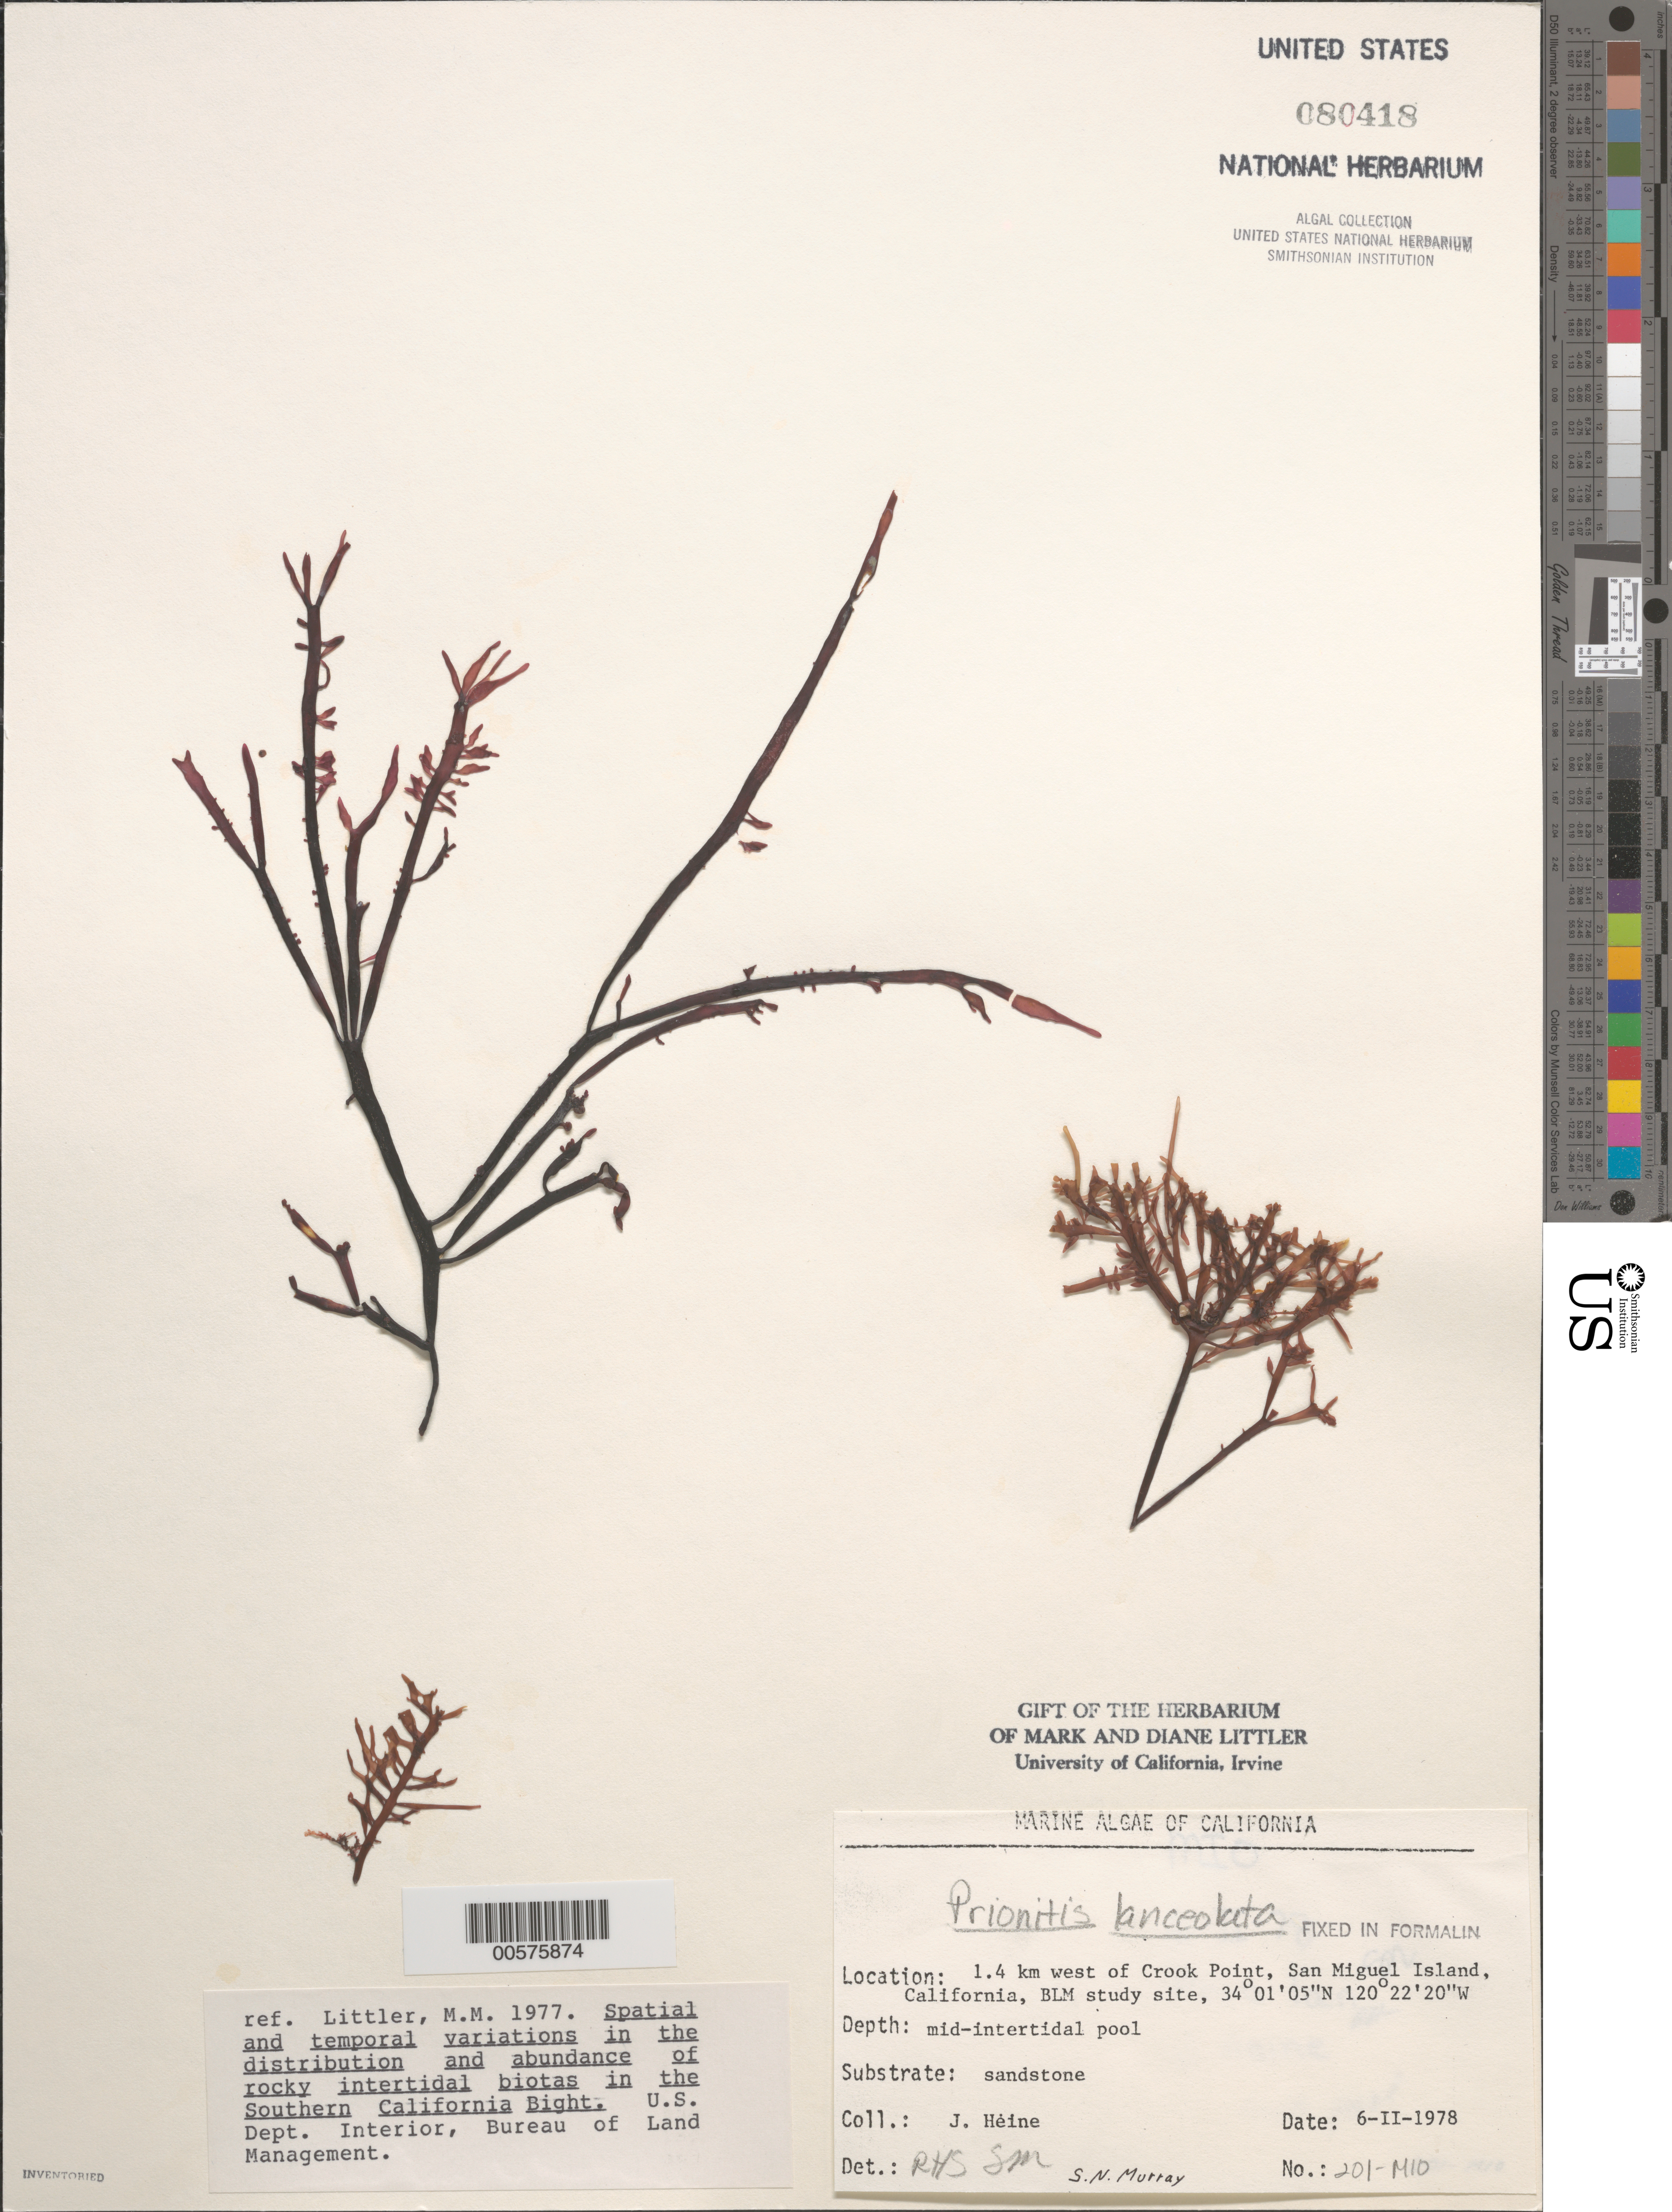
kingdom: Plantae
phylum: Rhodophyta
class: Florideophyceae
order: Cryptonemiales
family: Cryptonemiaceae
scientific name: Prionitis lanceolata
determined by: Sims, Robert H.; Murray, S. N.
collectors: J. W. Heine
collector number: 201-mio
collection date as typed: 06 Feb 1978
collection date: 1978-02-06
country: United States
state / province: California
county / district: Santa Barbara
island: San Miguel Island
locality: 1.4 km north of Crook Point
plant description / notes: BLM-SOCALBIGHT Rocky Intertidal Survey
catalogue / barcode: US 80418